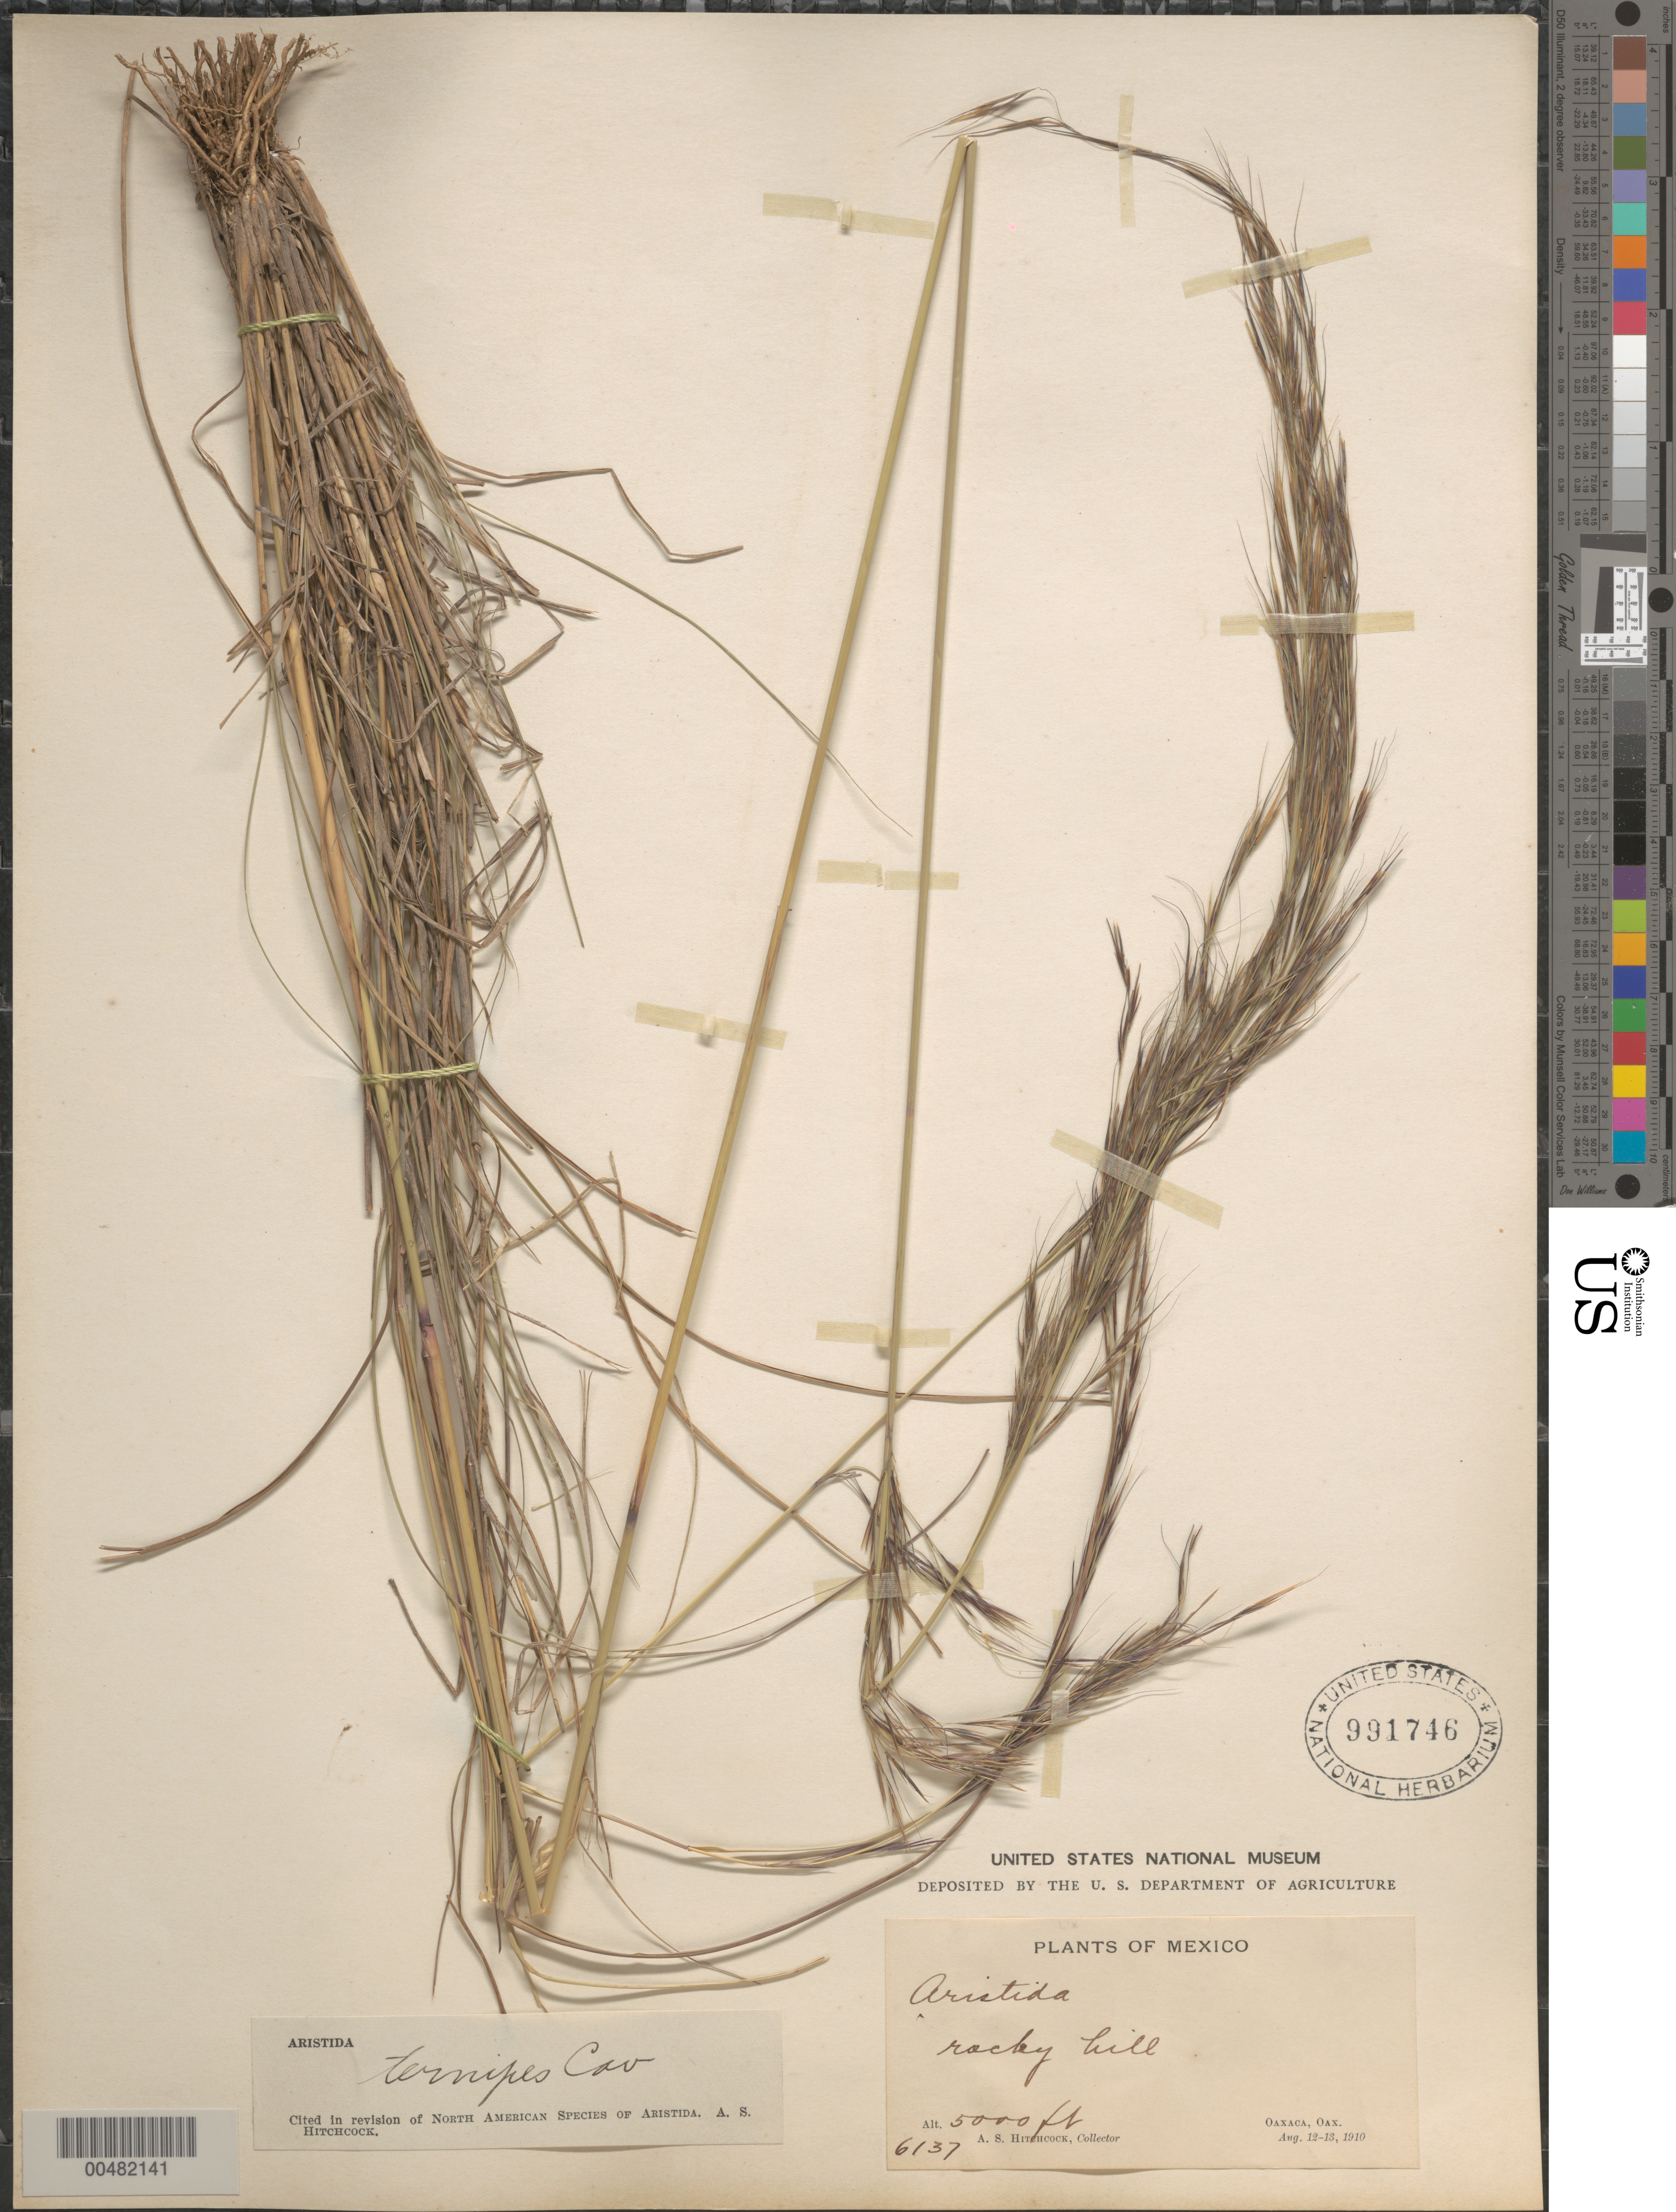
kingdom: Plantae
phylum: Tracheophyta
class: Liliopsida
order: Poales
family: Poaceae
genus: Aristida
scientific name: Aristida ternipes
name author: Cav.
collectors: A. S. Hitchcock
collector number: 6137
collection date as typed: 12 Aug 1910 to 13 Aug 1910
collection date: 1910-08-12/1910-08-13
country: Mexico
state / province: Oaxaca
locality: Oaxaca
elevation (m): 1524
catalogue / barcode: US 991746